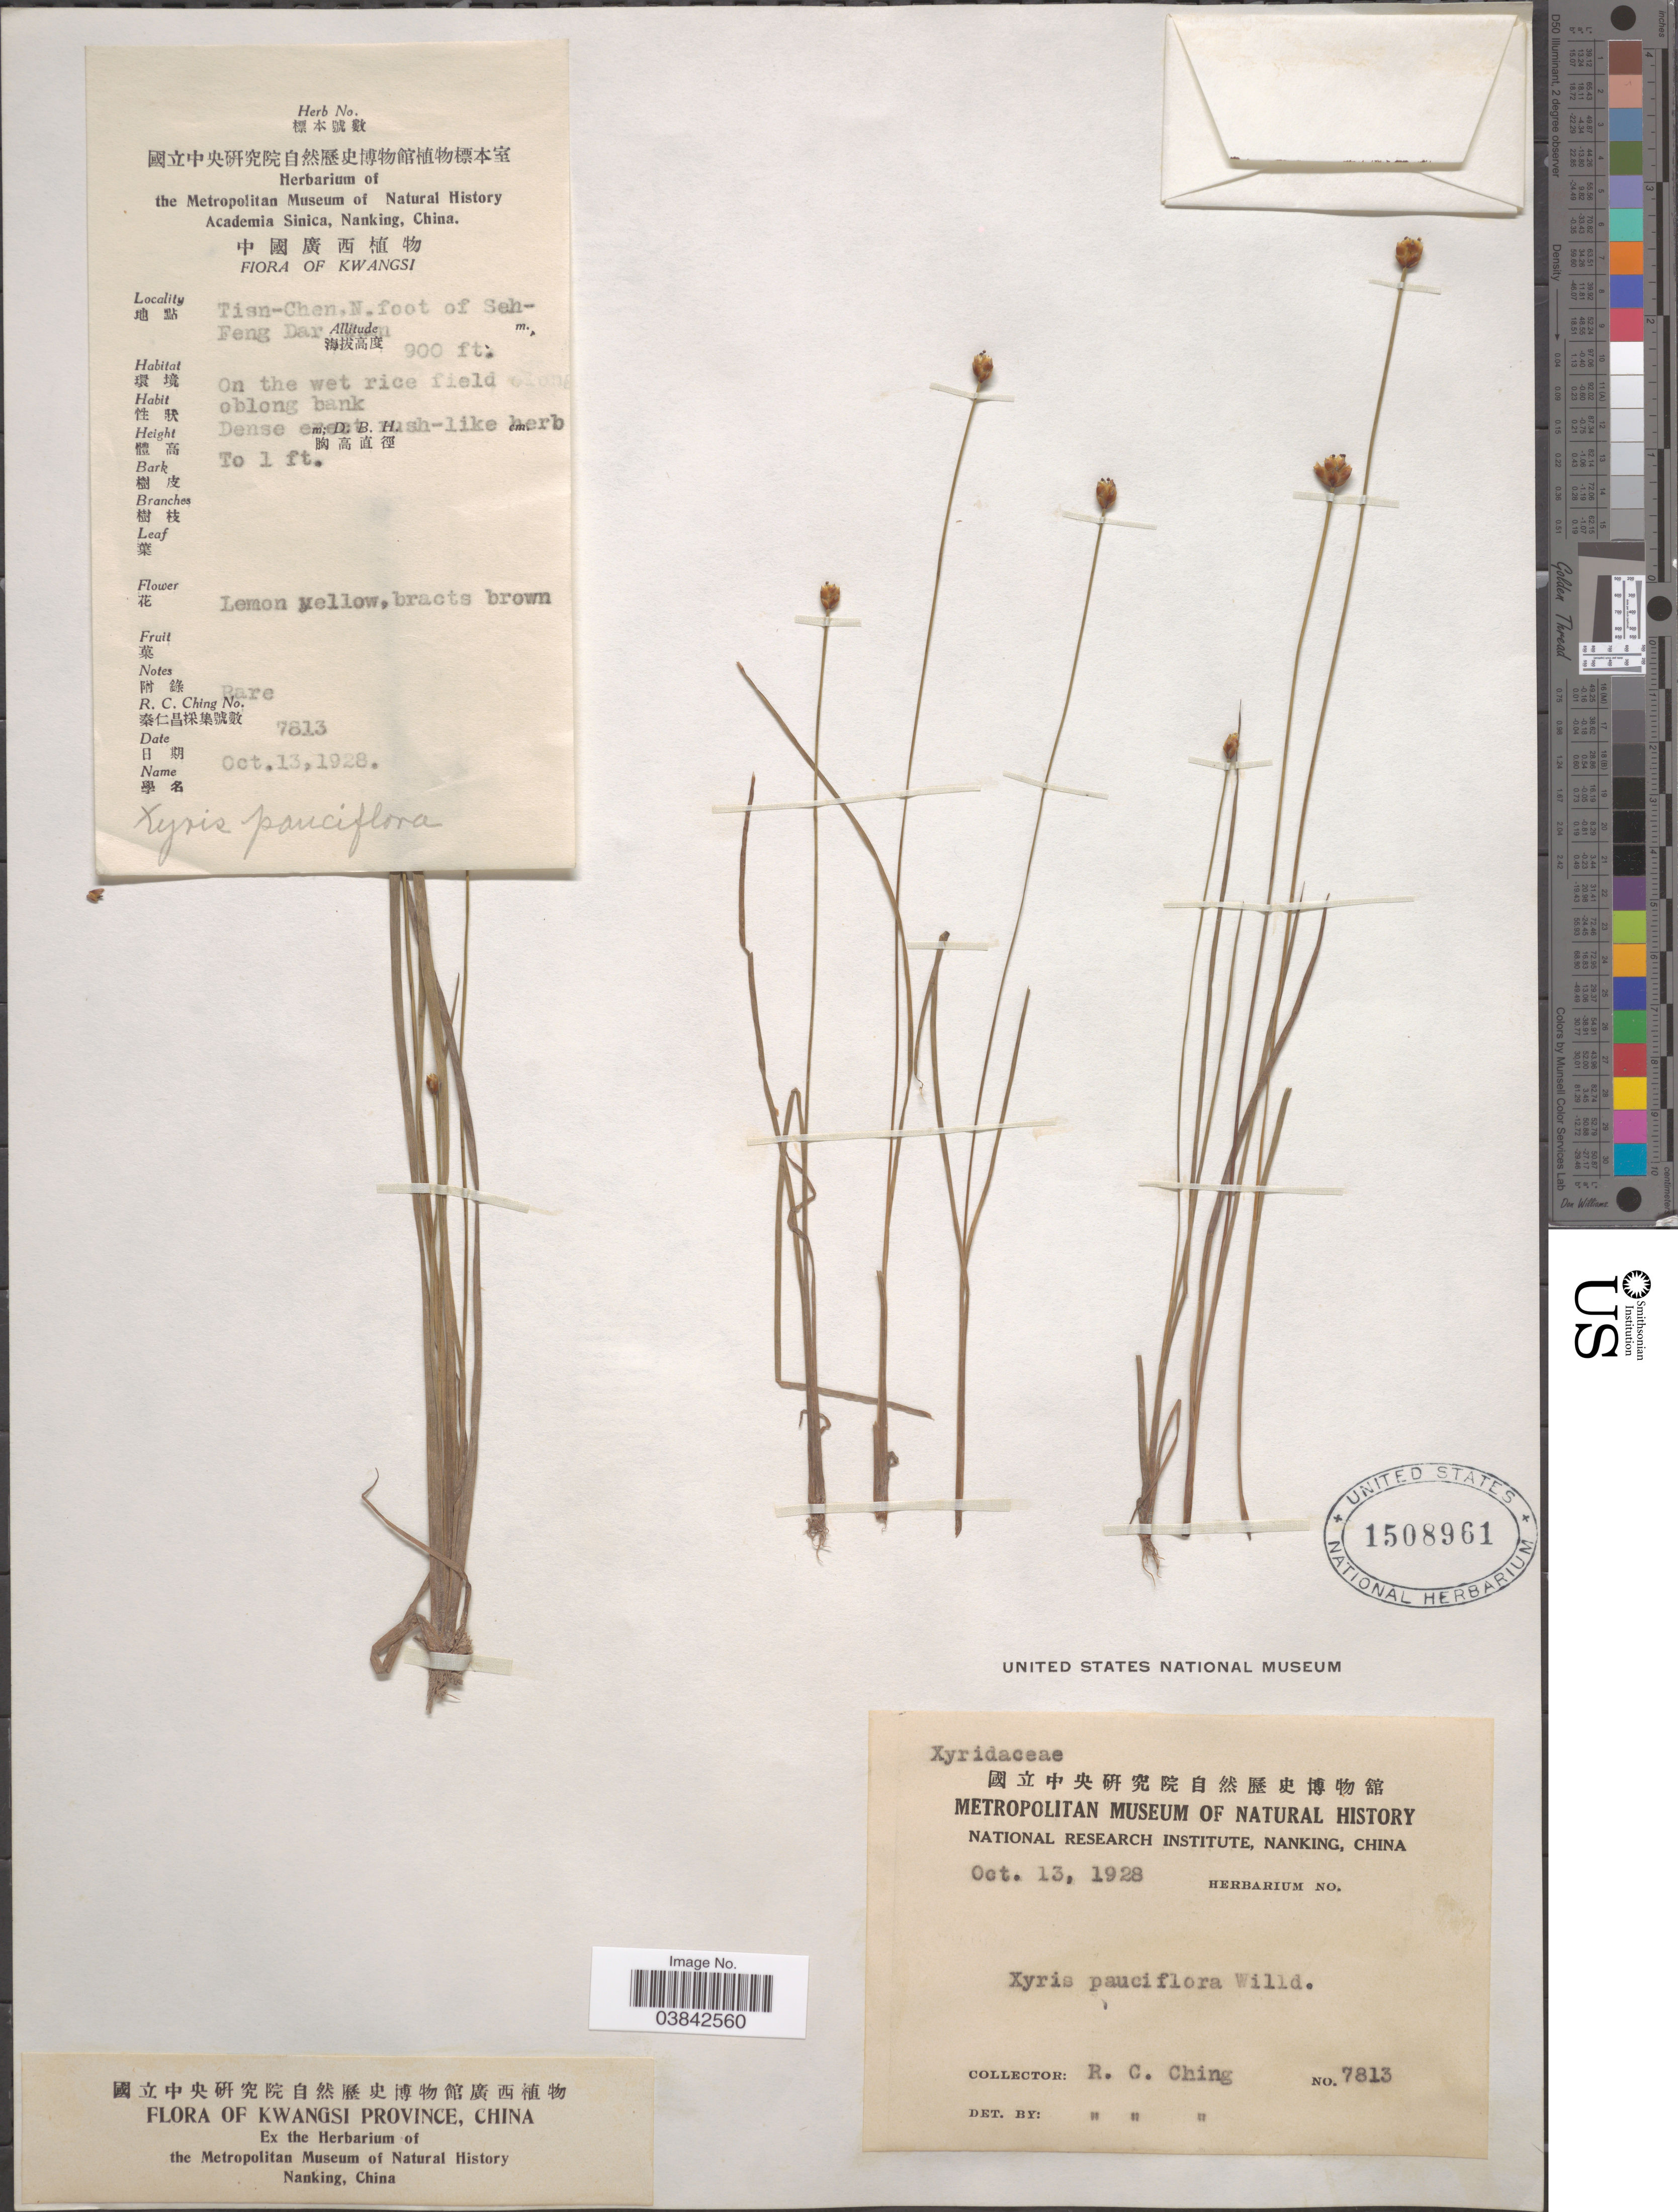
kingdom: Plantae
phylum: Tracheophyta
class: Liliopsida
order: Poales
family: Xyridaceae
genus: Xyris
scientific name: Xyris pauciflora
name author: Willd.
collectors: R. C. Ching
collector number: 7813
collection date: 1928-10-13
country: China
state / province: Guangxi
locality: Kwangsi Province. Tian-Chen, N. foot of Seh-Feng Dar [illegible text].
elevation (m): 274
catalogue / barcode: US 1508961